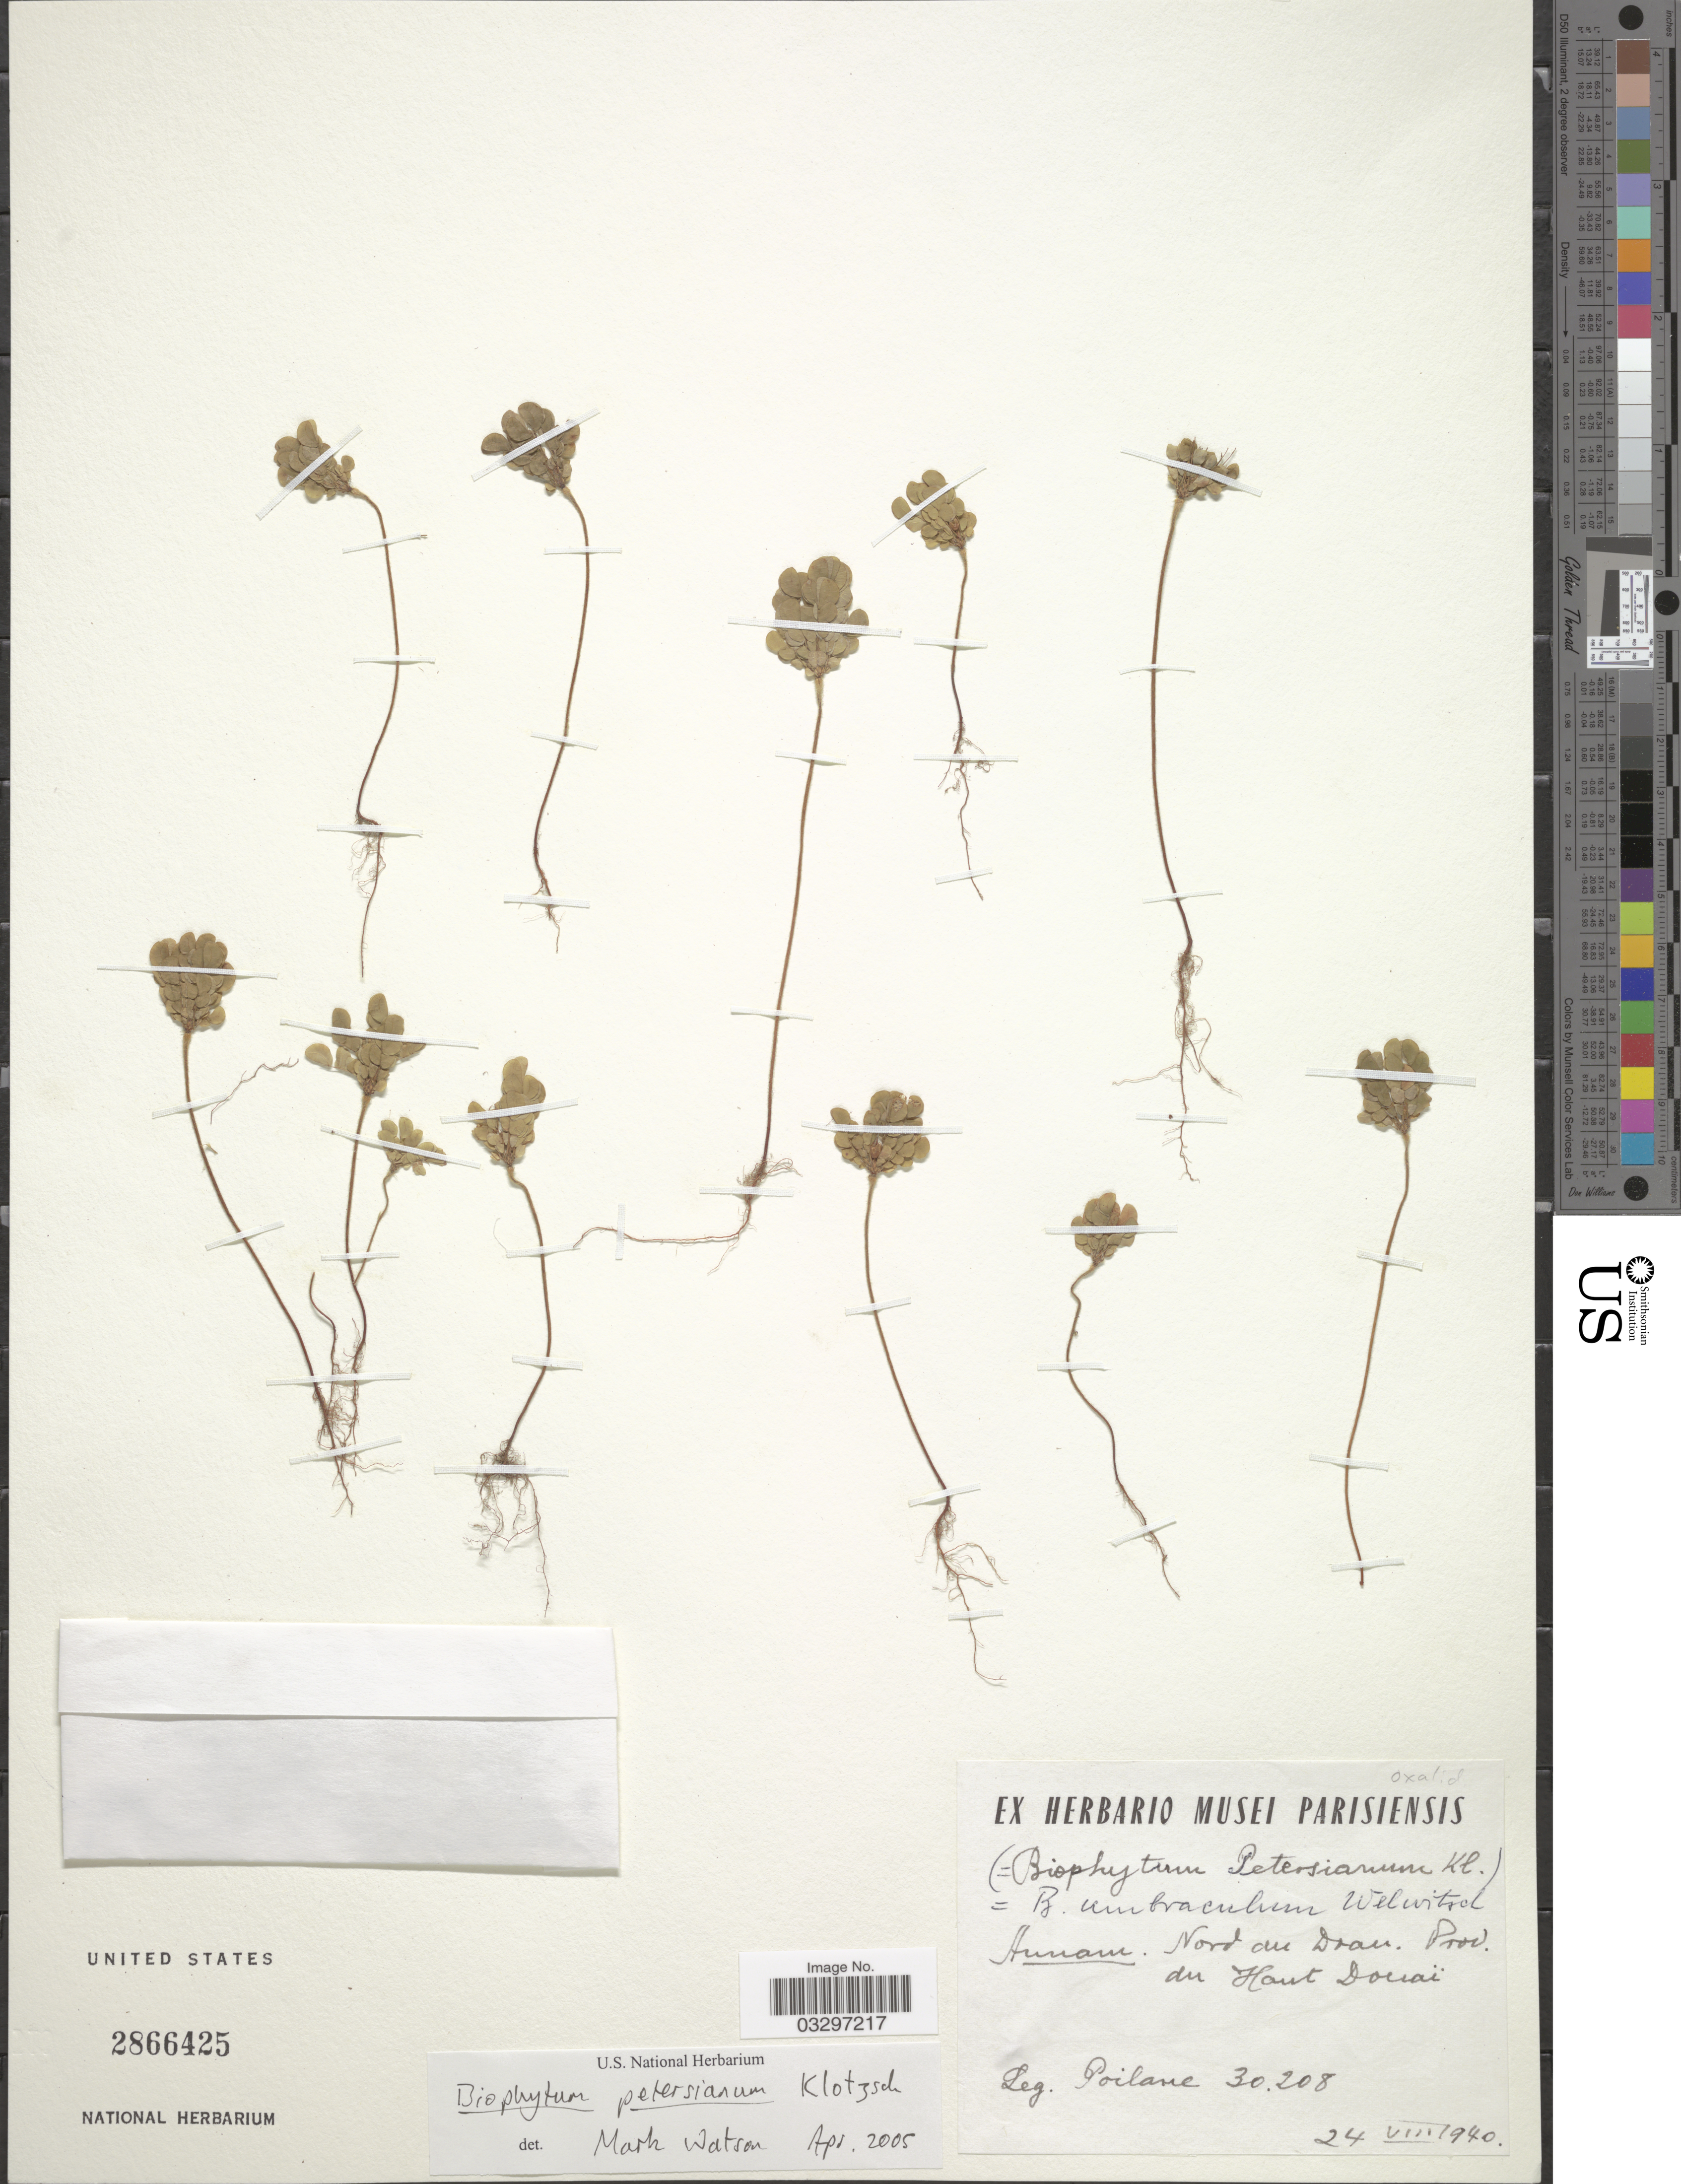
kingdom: Plantae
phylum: Tracheophyta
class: Magnoliopsida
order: Oxalidales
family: Oxalidaceae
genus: Biophytum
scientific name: Biophytum petersianum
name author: Klotzsch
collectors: -. Poilane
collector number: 30208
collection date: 1940-08-24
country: Vietnam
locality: Annam Nord du Dran. Prov. du Haut Douaï.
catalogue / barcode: US 2866425